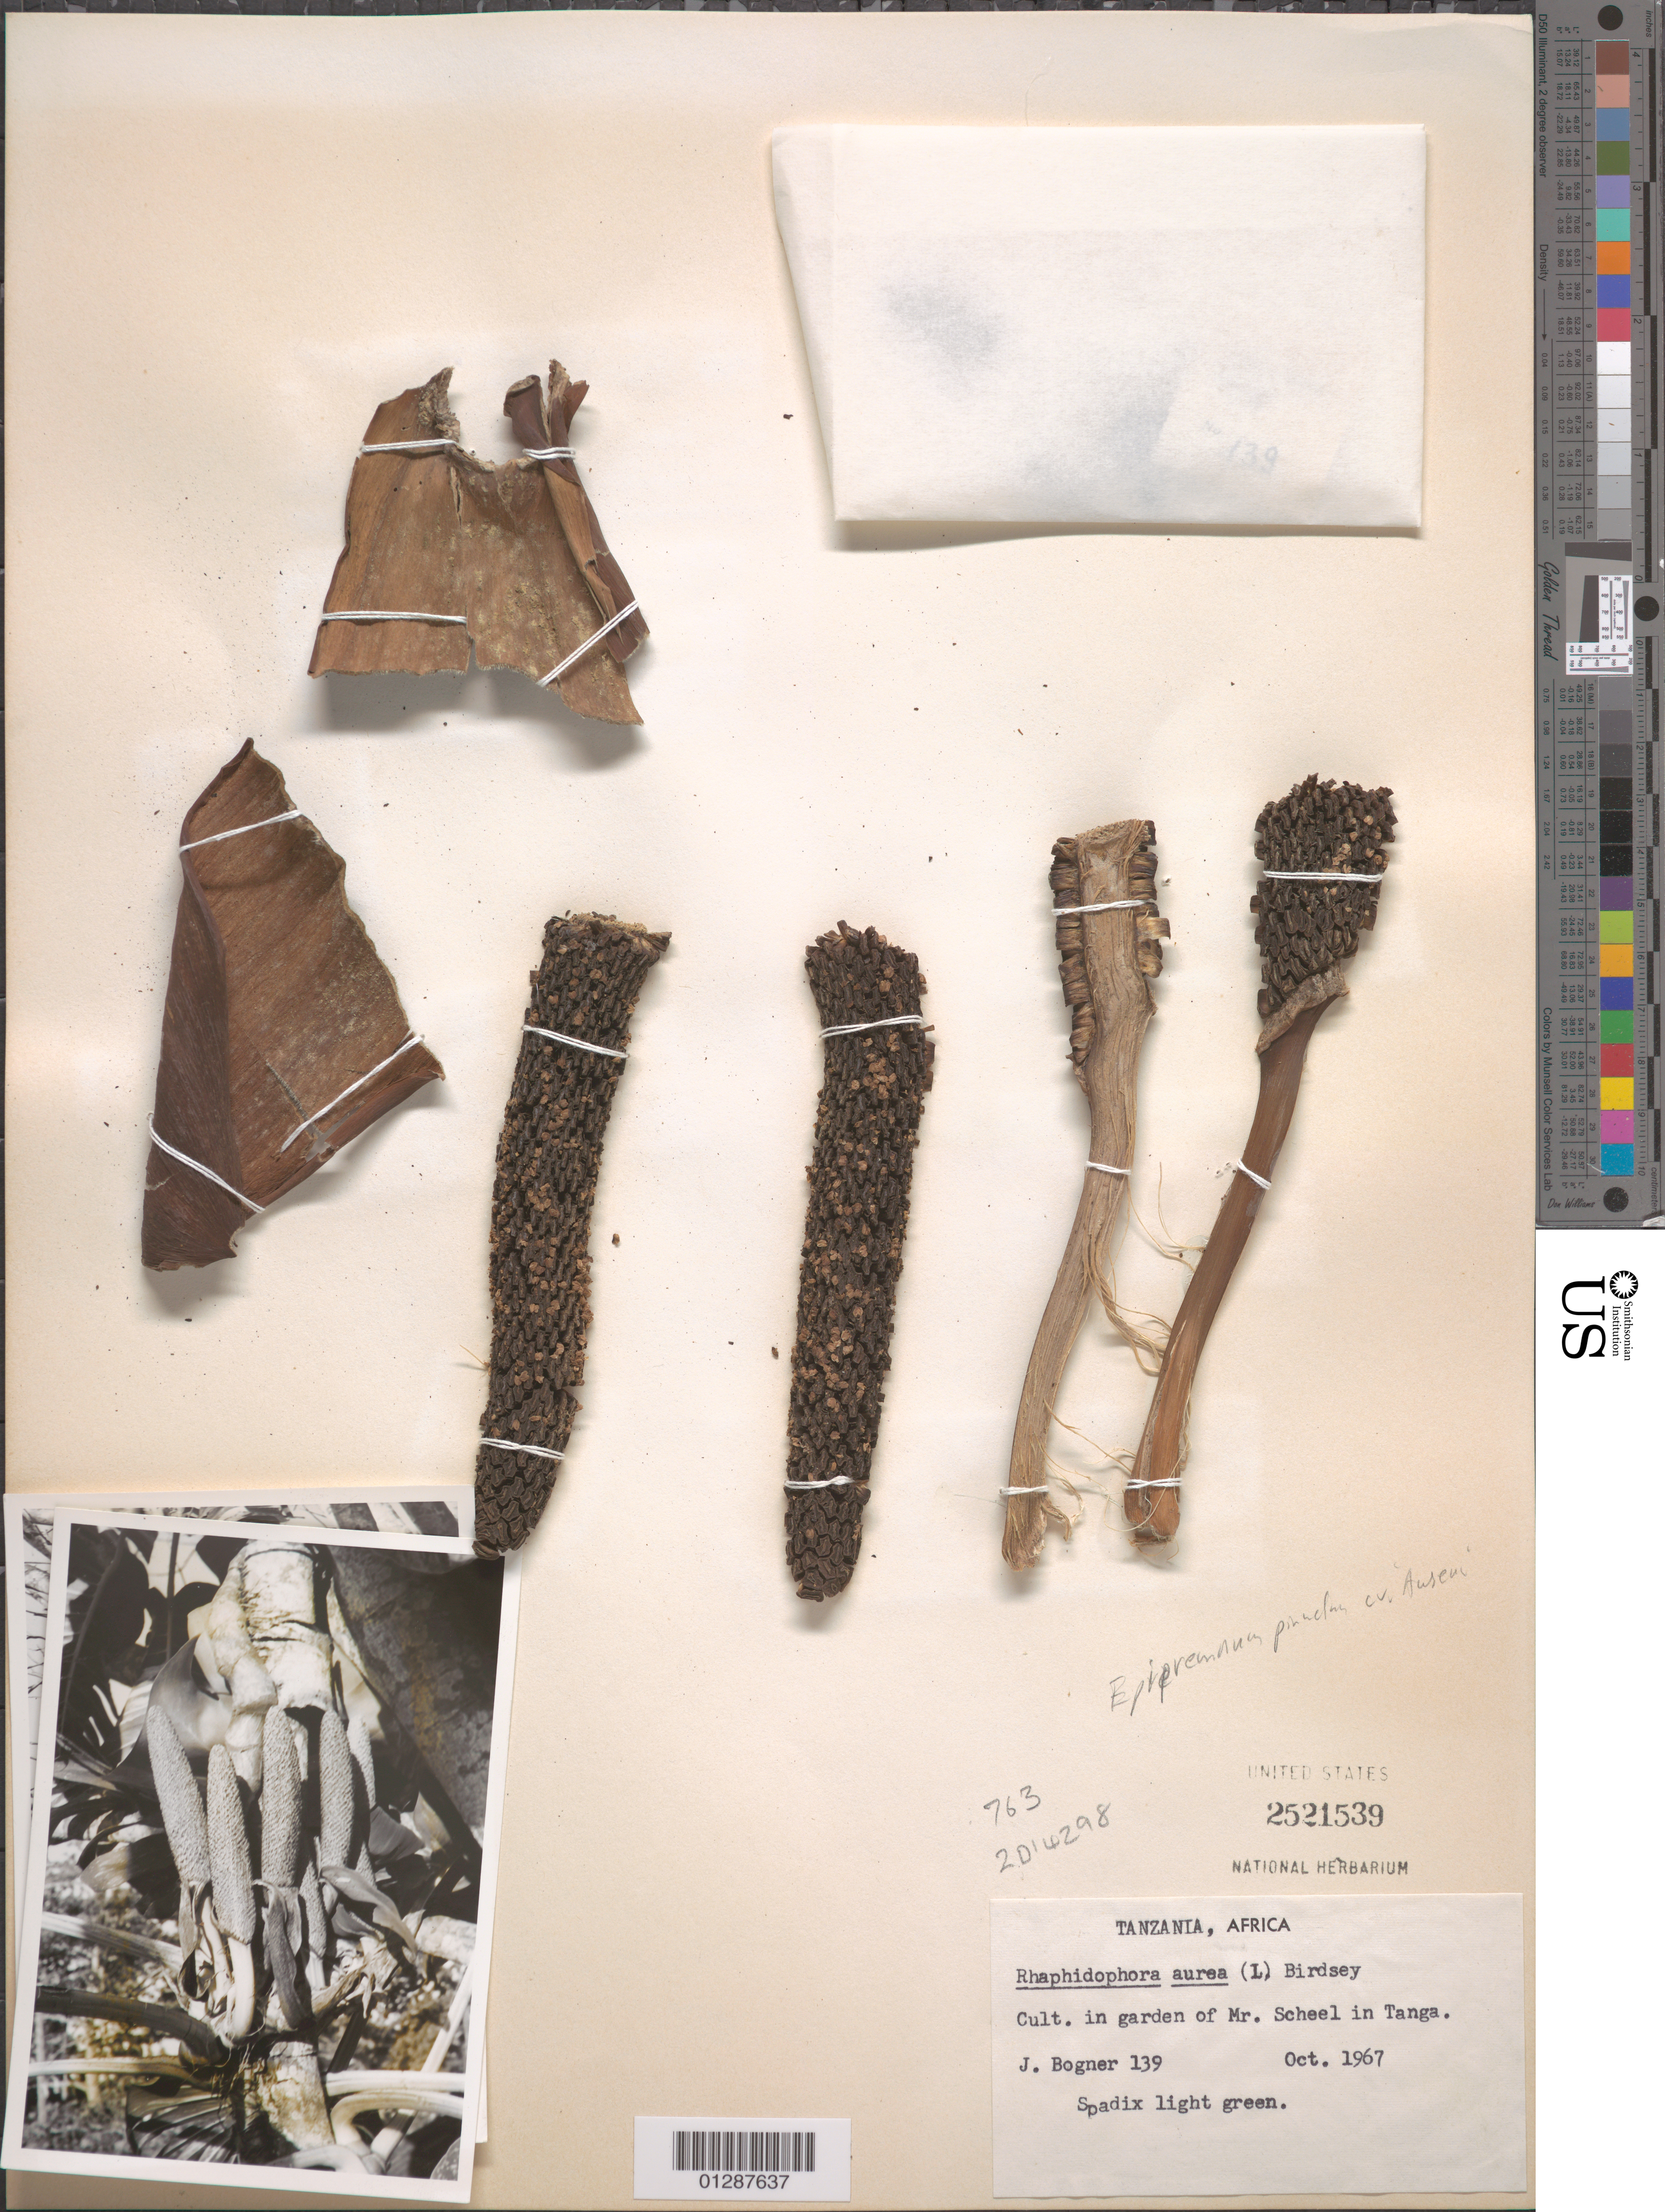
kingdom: Plantae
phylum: Tracheophyta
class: Liliopsida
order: Alismatales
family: Araceae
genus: Epipremnum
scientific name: Epipremnum pinnatum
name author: (L.) Engl.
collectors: J. Bogner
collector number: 139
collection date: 1967-10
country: Tanzania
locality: In garden of Mr. Scheel in Tanga.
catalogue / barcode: US 2521539